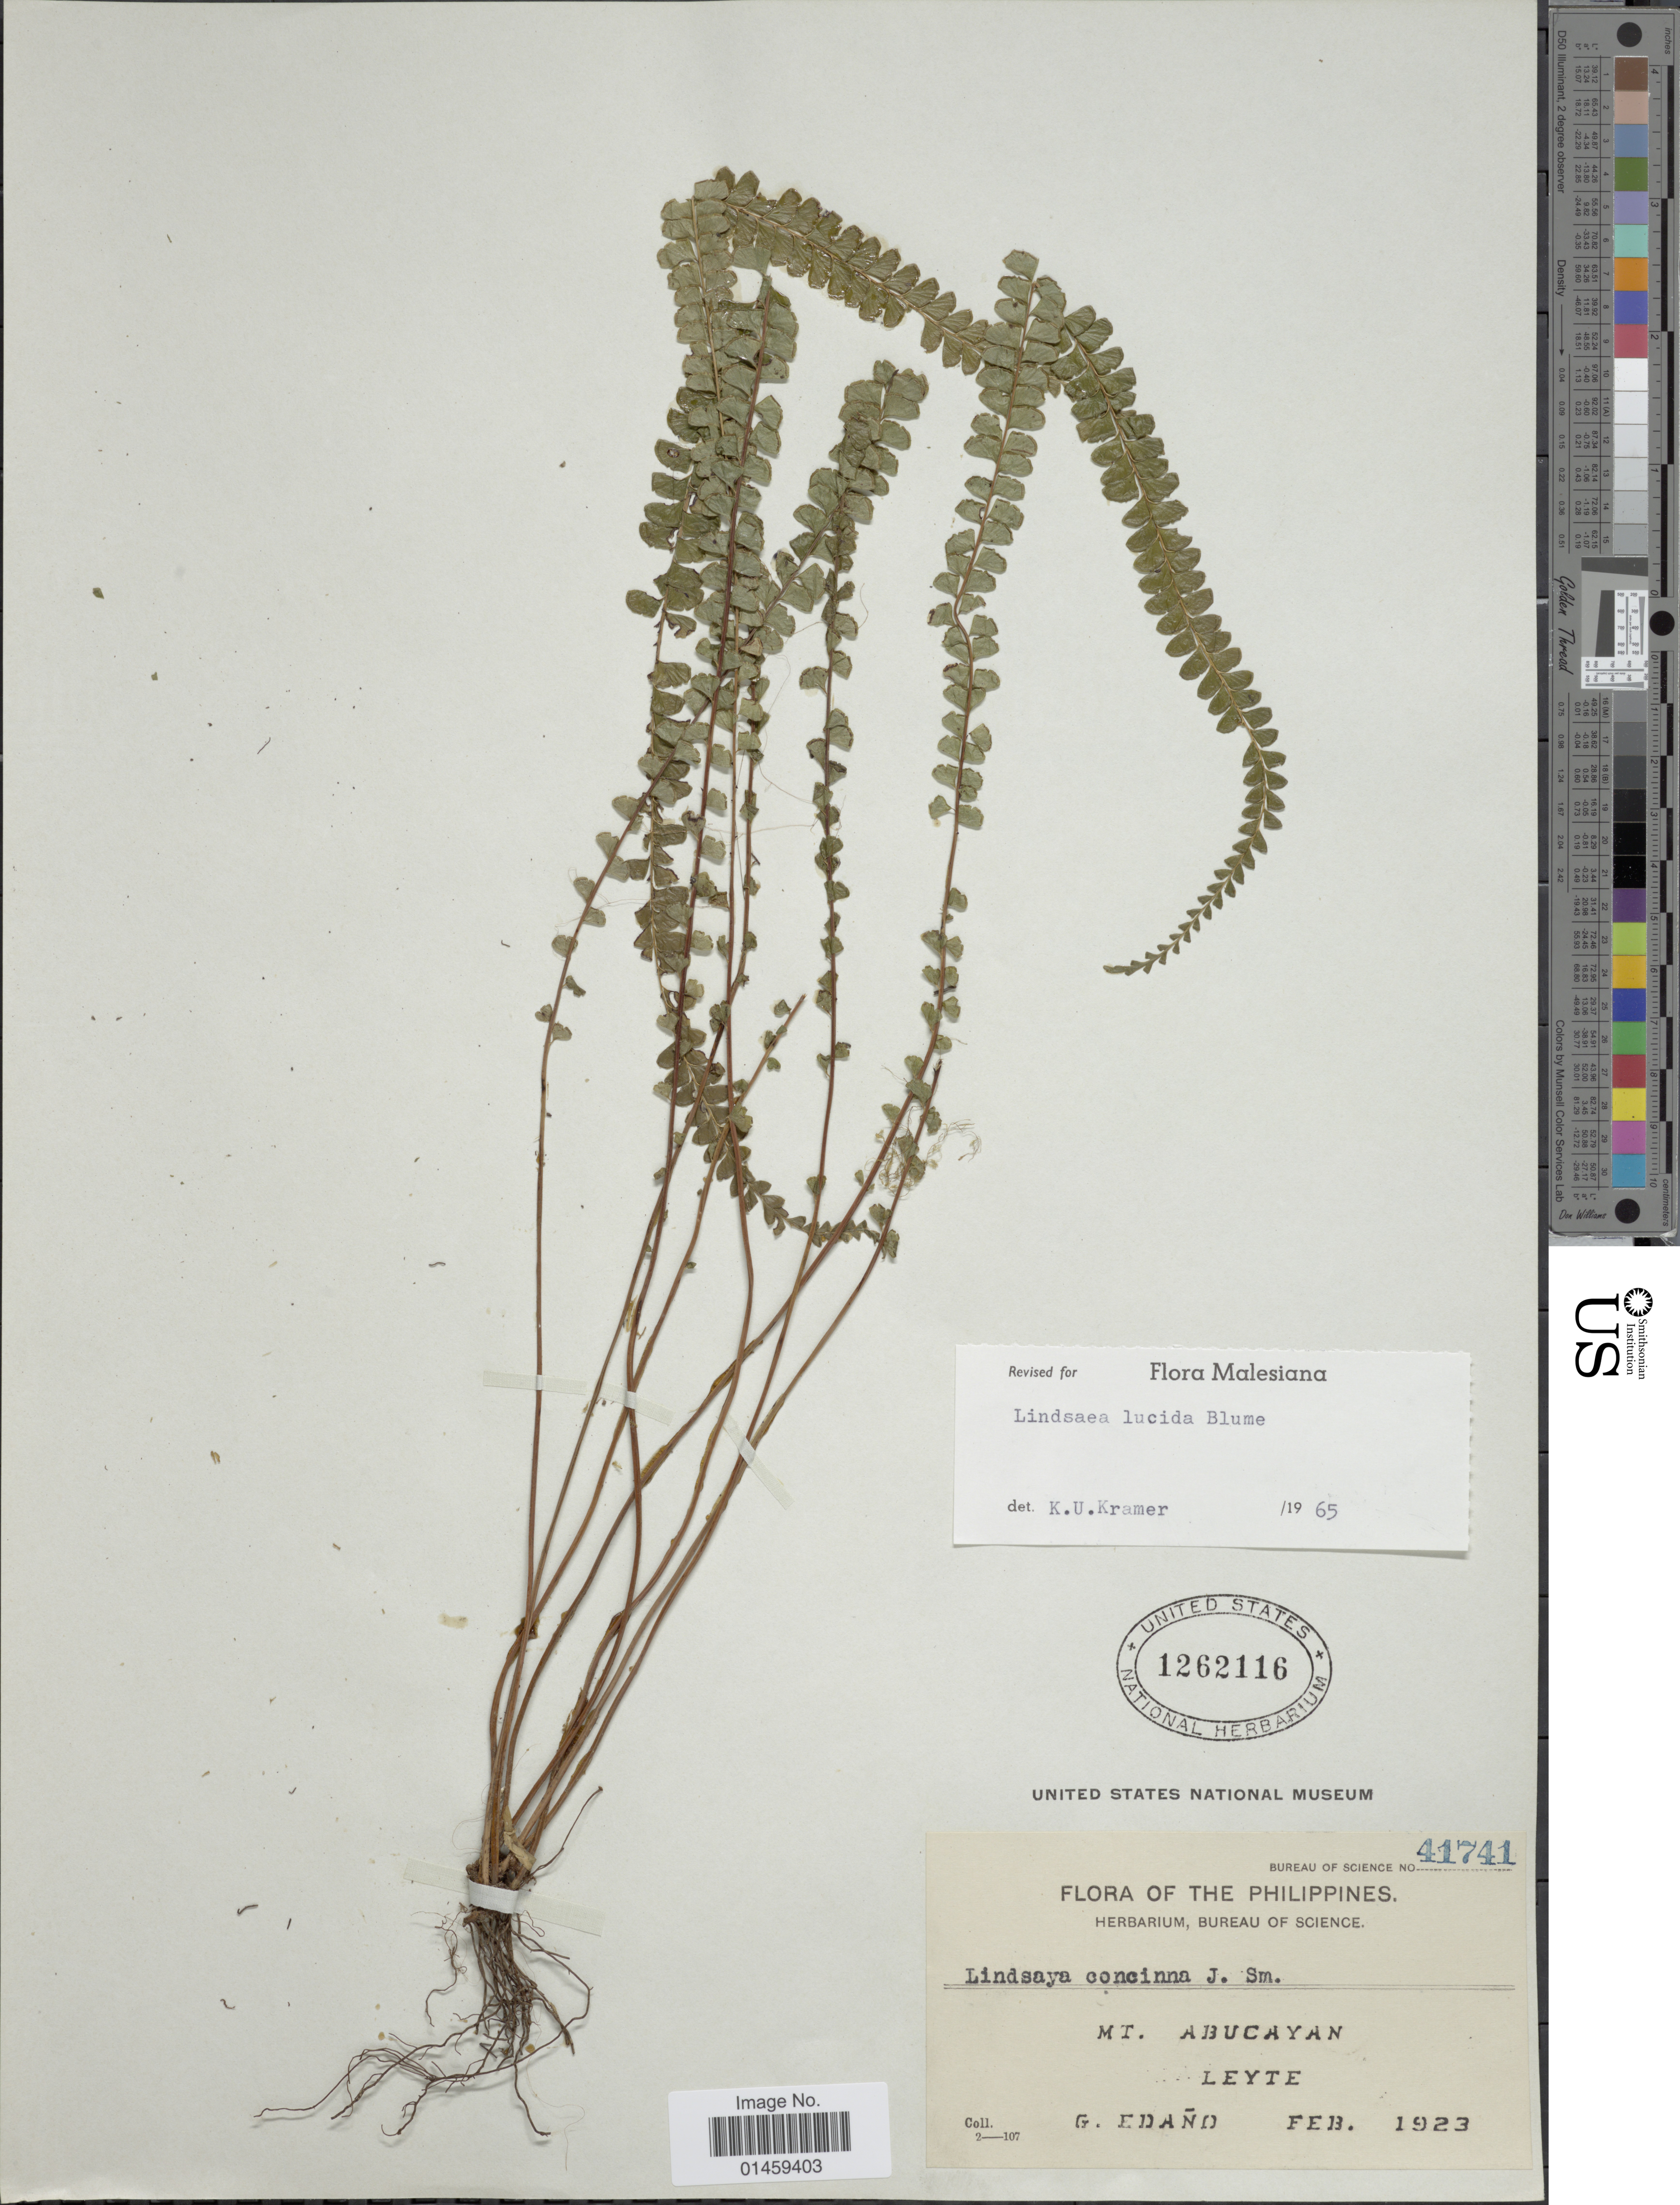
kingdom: Plantae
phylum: Tracheophyta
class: Polypodiopsida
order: Polypodiales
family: Lindsaeaceae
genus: Lindsaea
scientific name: Lindsaea lucida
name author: Blume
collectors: G. Edaño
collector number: Bureau of Science 41741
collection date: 1923-02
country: Philippines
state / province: Eastern Visayas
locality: Mt. Abucayan. Leyte.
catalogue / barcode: US 1262116